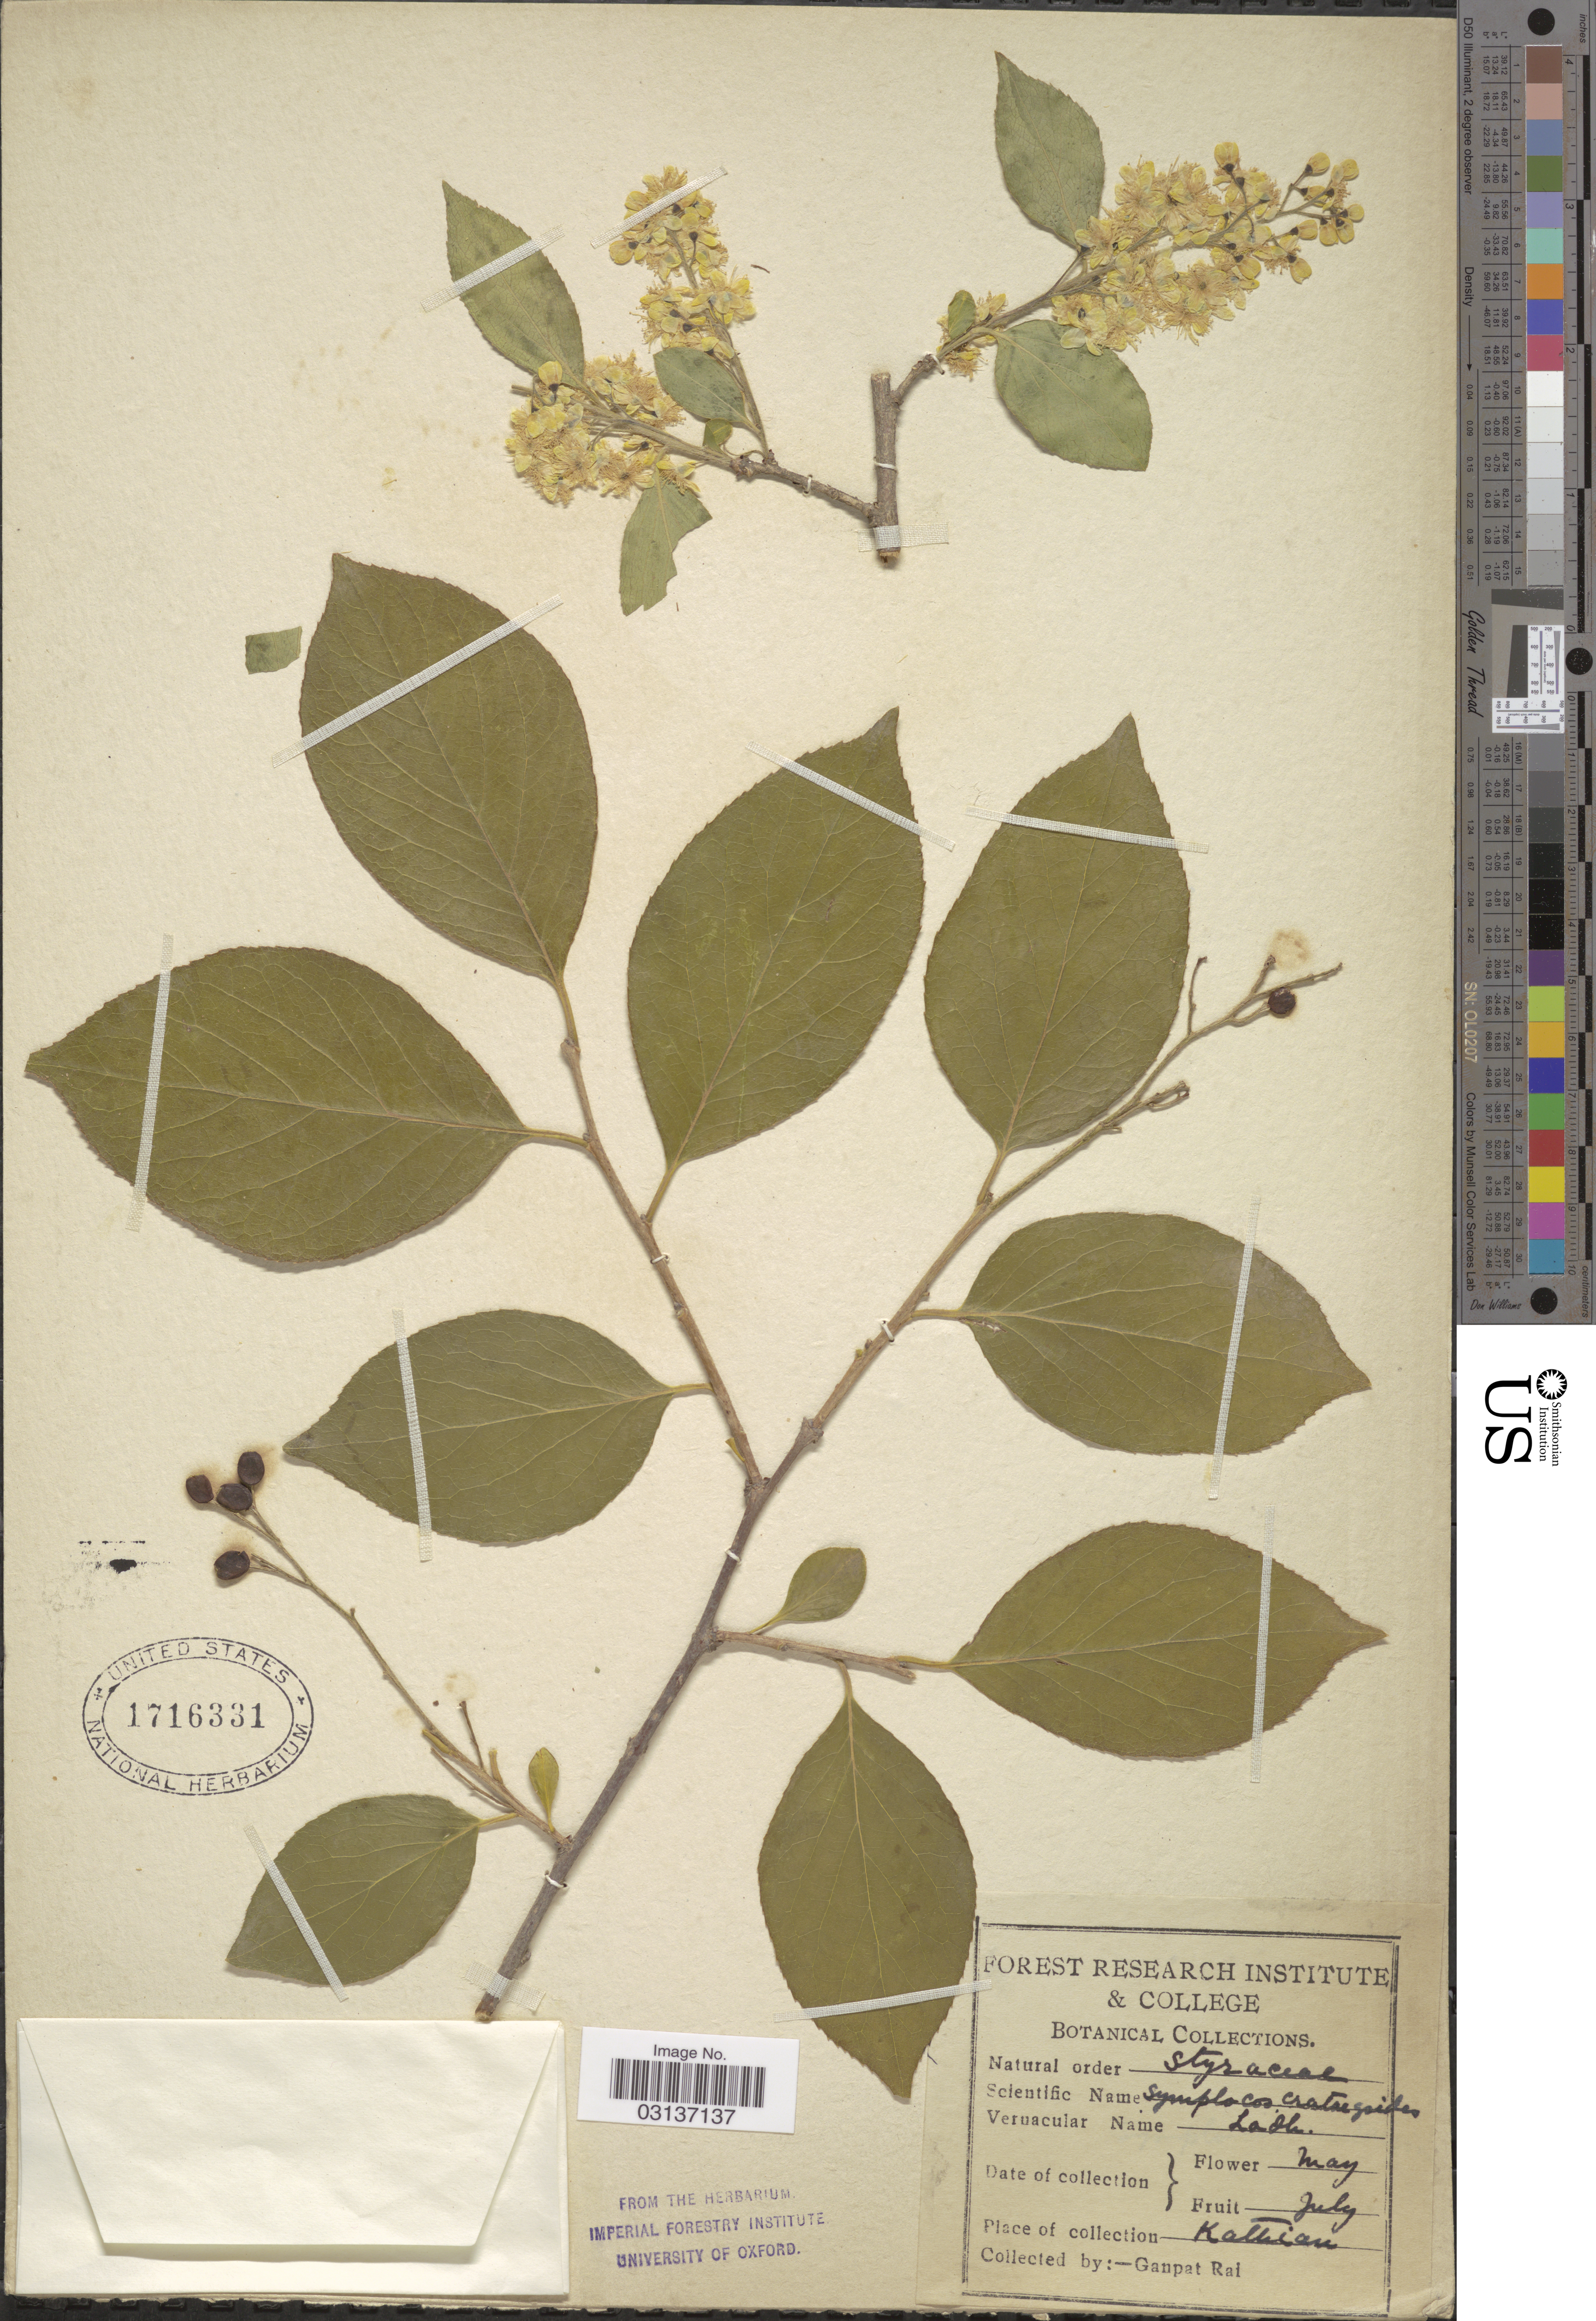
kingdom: Plantae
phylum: Tracheophyta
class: Magnoliopsida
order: Ericales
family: Symplocaceae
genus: Symplocos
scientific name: Symplocos paniculata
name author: Miq.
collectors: G. Rai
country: Pakistan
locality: Kathian.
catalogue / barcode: US 1716331